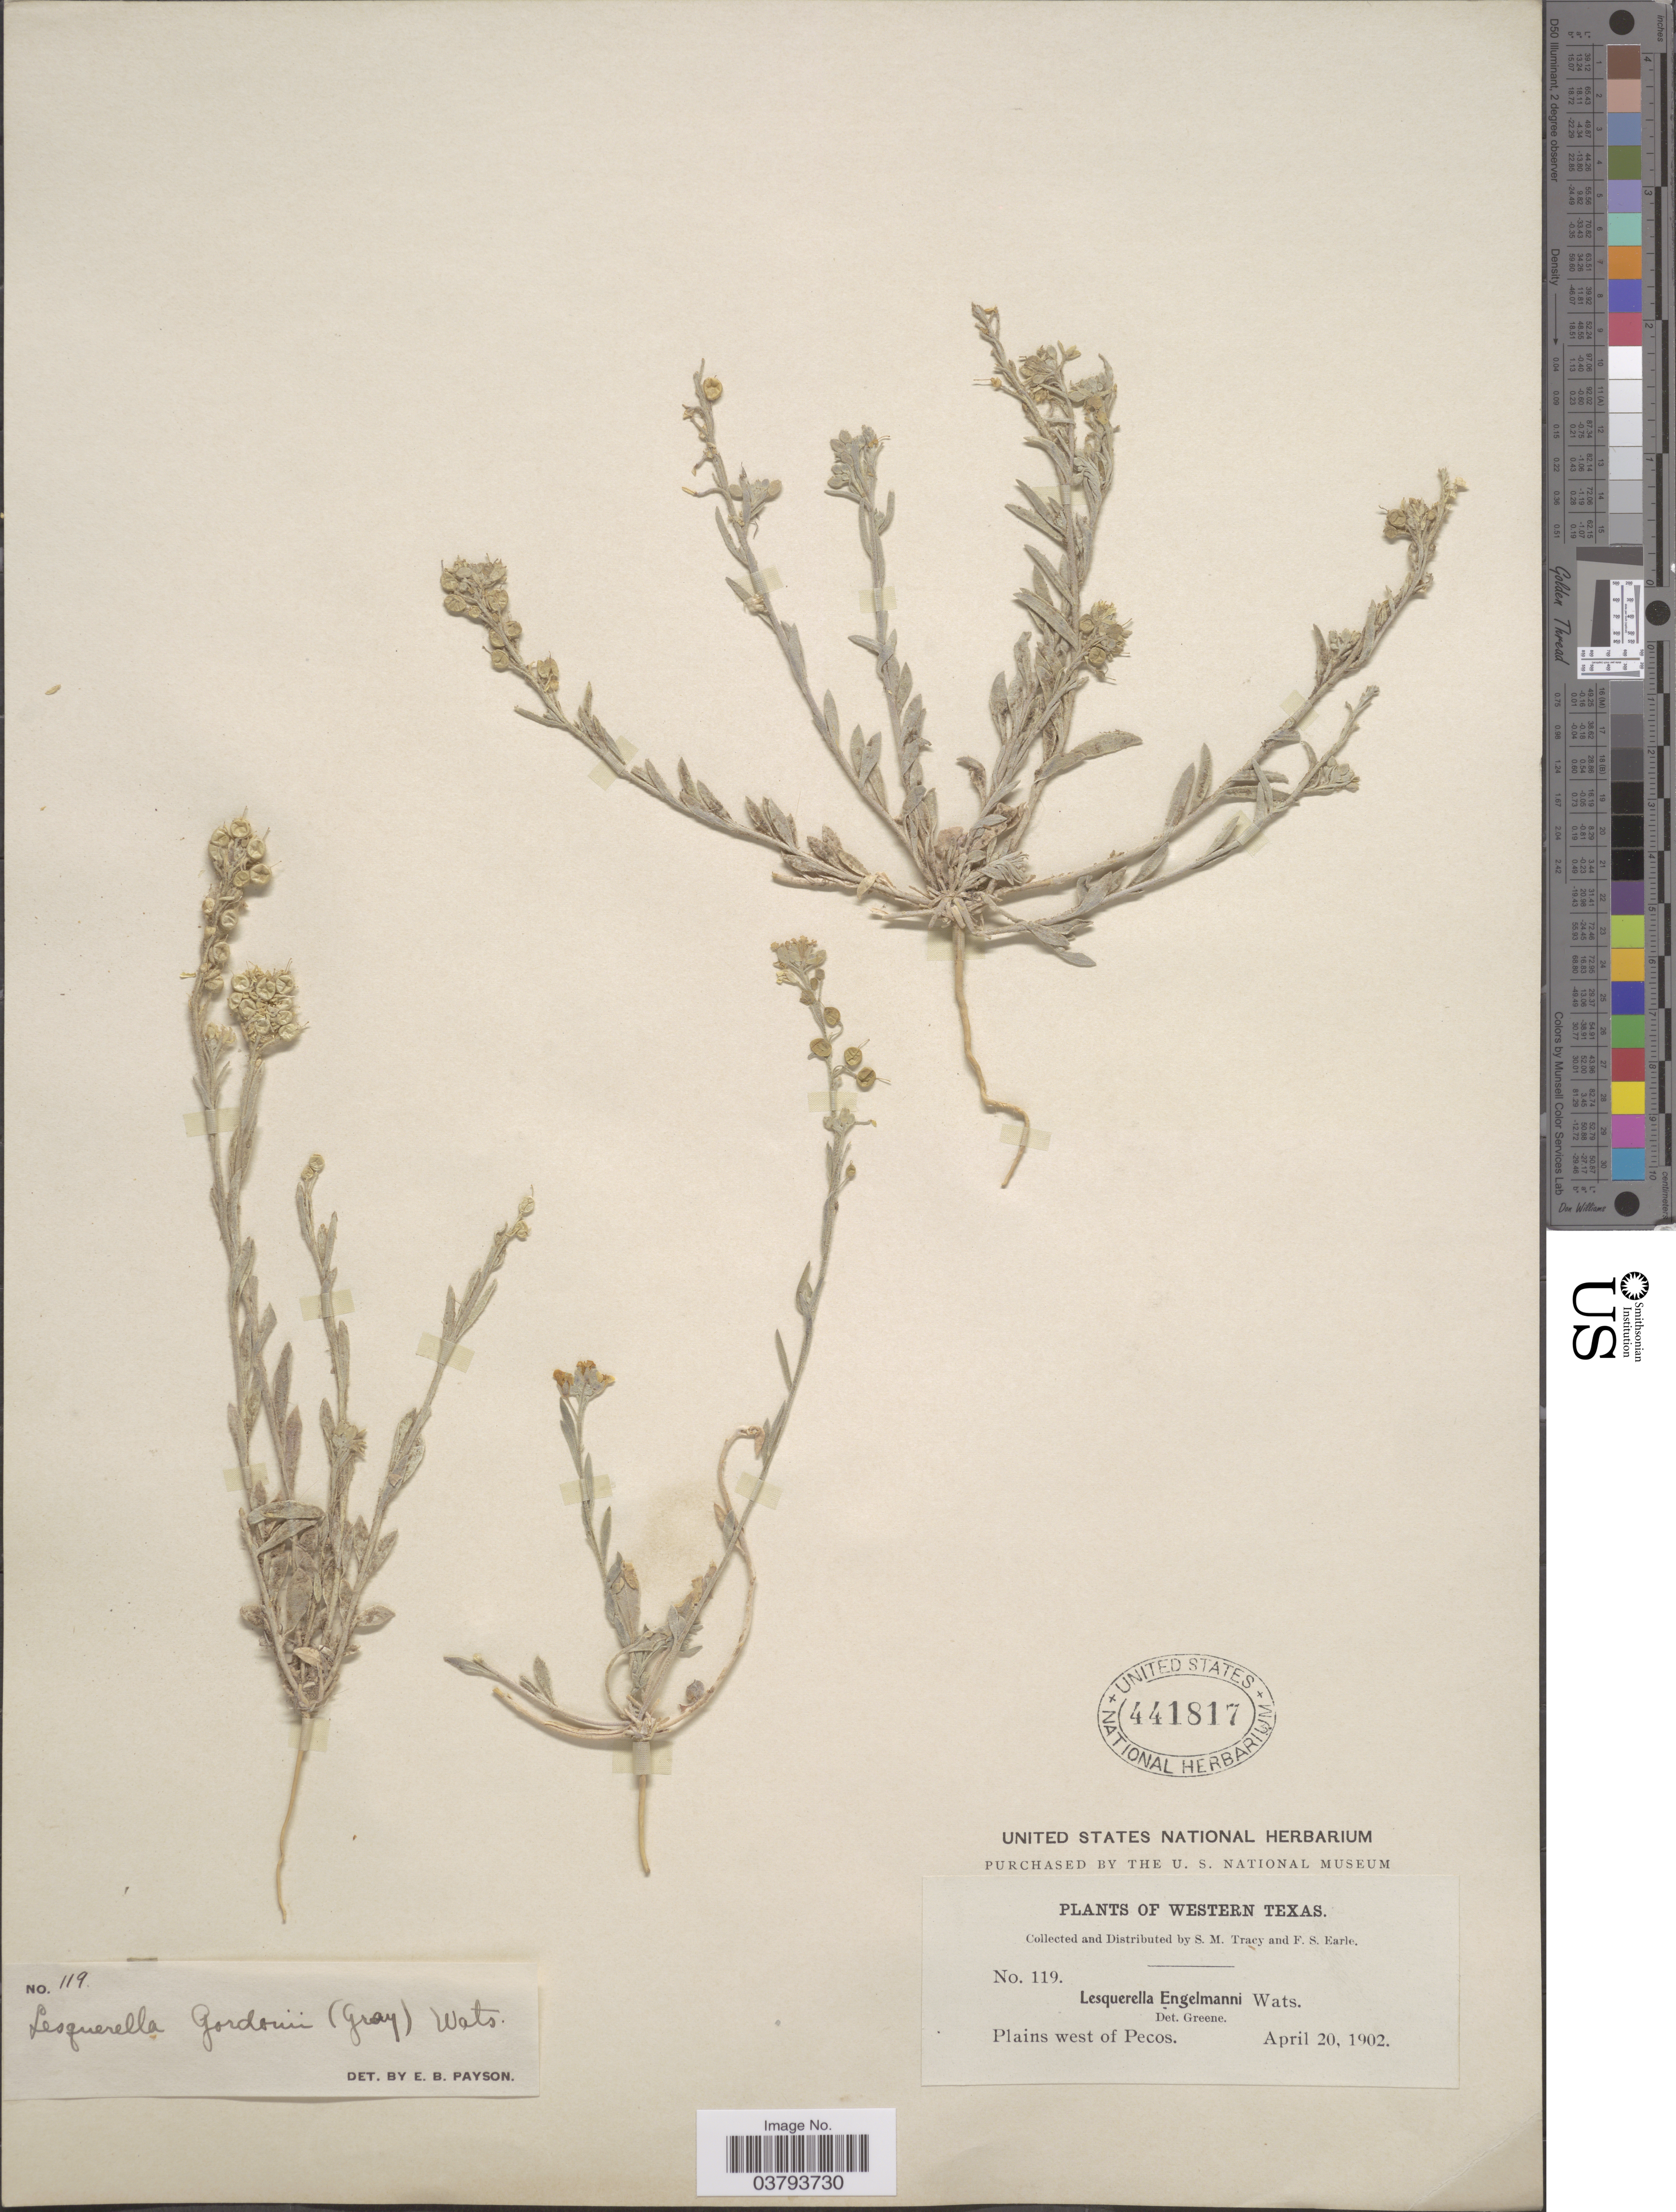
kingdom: Plantae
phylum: Tracheophyta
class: Magnoliopsida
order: Brassicales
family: Brassicaceae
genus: Lesquerella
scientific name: Lesquerella gordonii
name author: (A. Gray) S. Watson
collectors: S. M. Tracy & F. S. Earle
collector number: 119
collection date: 1902-04-20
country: United States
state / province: Texas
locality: Western Texas. Plains west of Pecos.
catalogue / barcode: US 441817